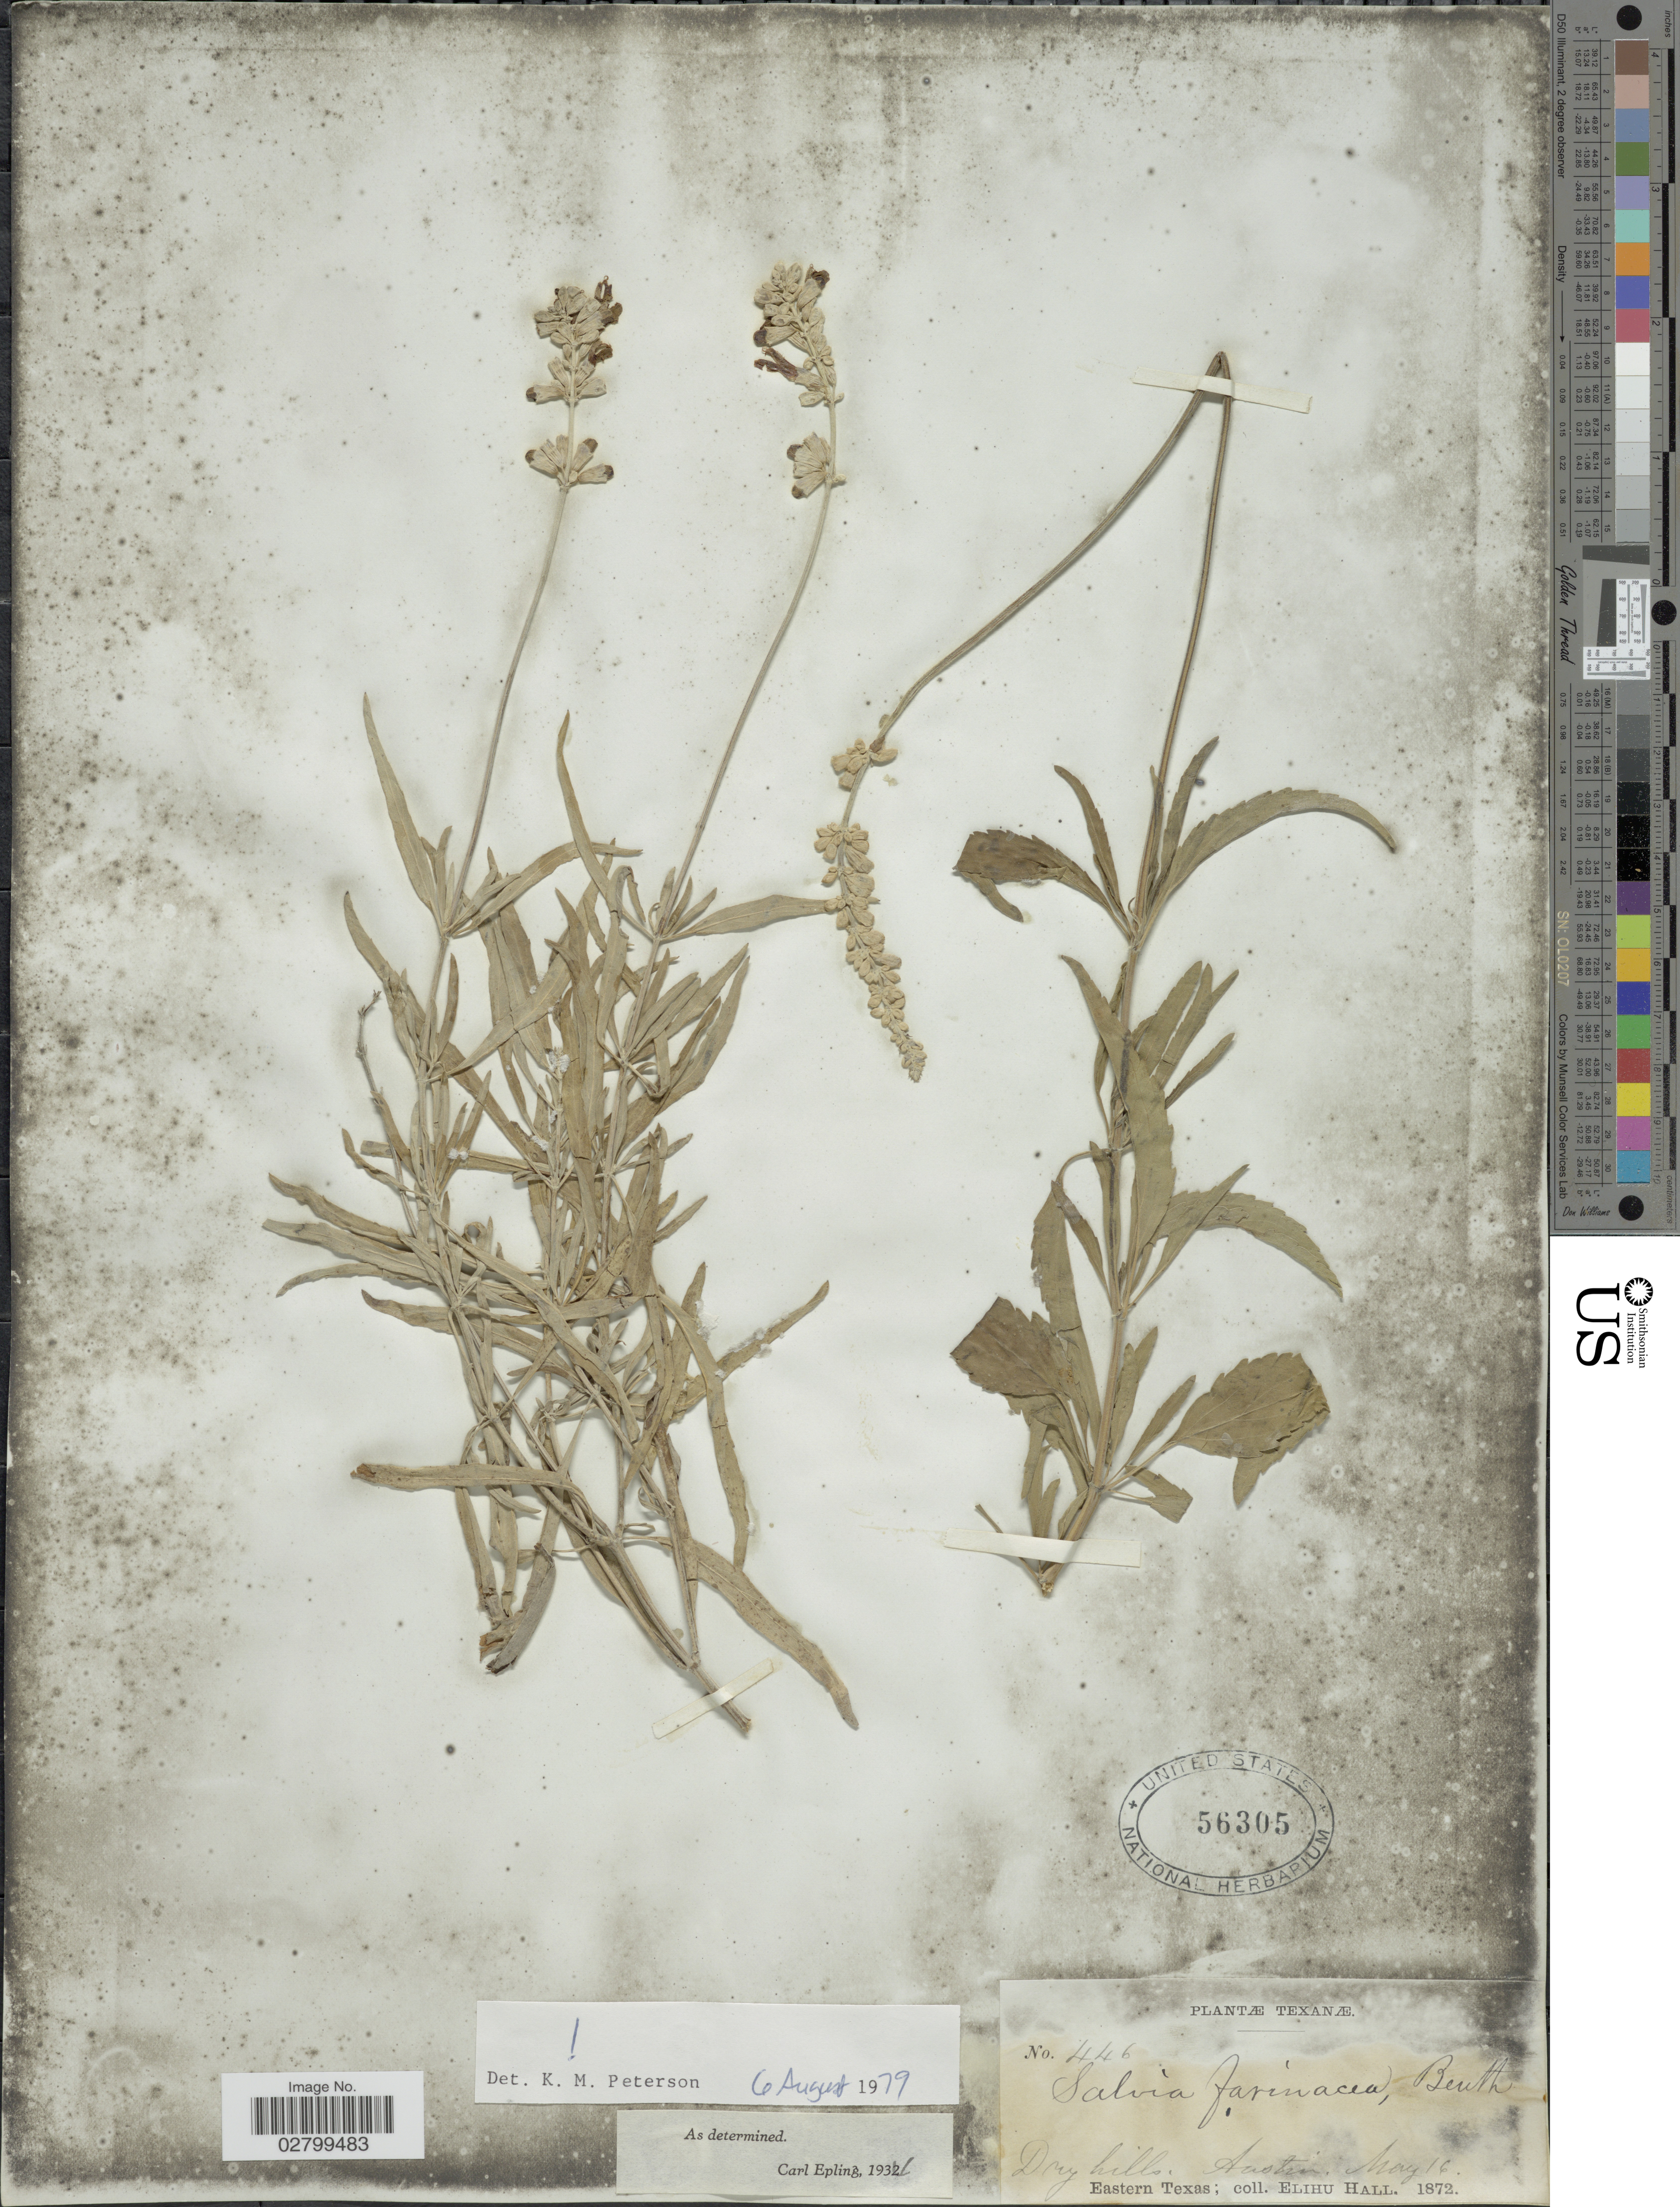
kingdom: Plantae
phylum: Tracheophyta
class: Magnoliopsida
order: Lamiales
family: Lamiaceae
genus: Salvia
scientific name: Salvia farinacea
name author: Benth.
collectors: E. Hall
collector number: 446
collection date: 1872-05-16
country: United States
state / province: Texas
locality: Austin. Eastern Texas.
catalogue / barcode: US 56305